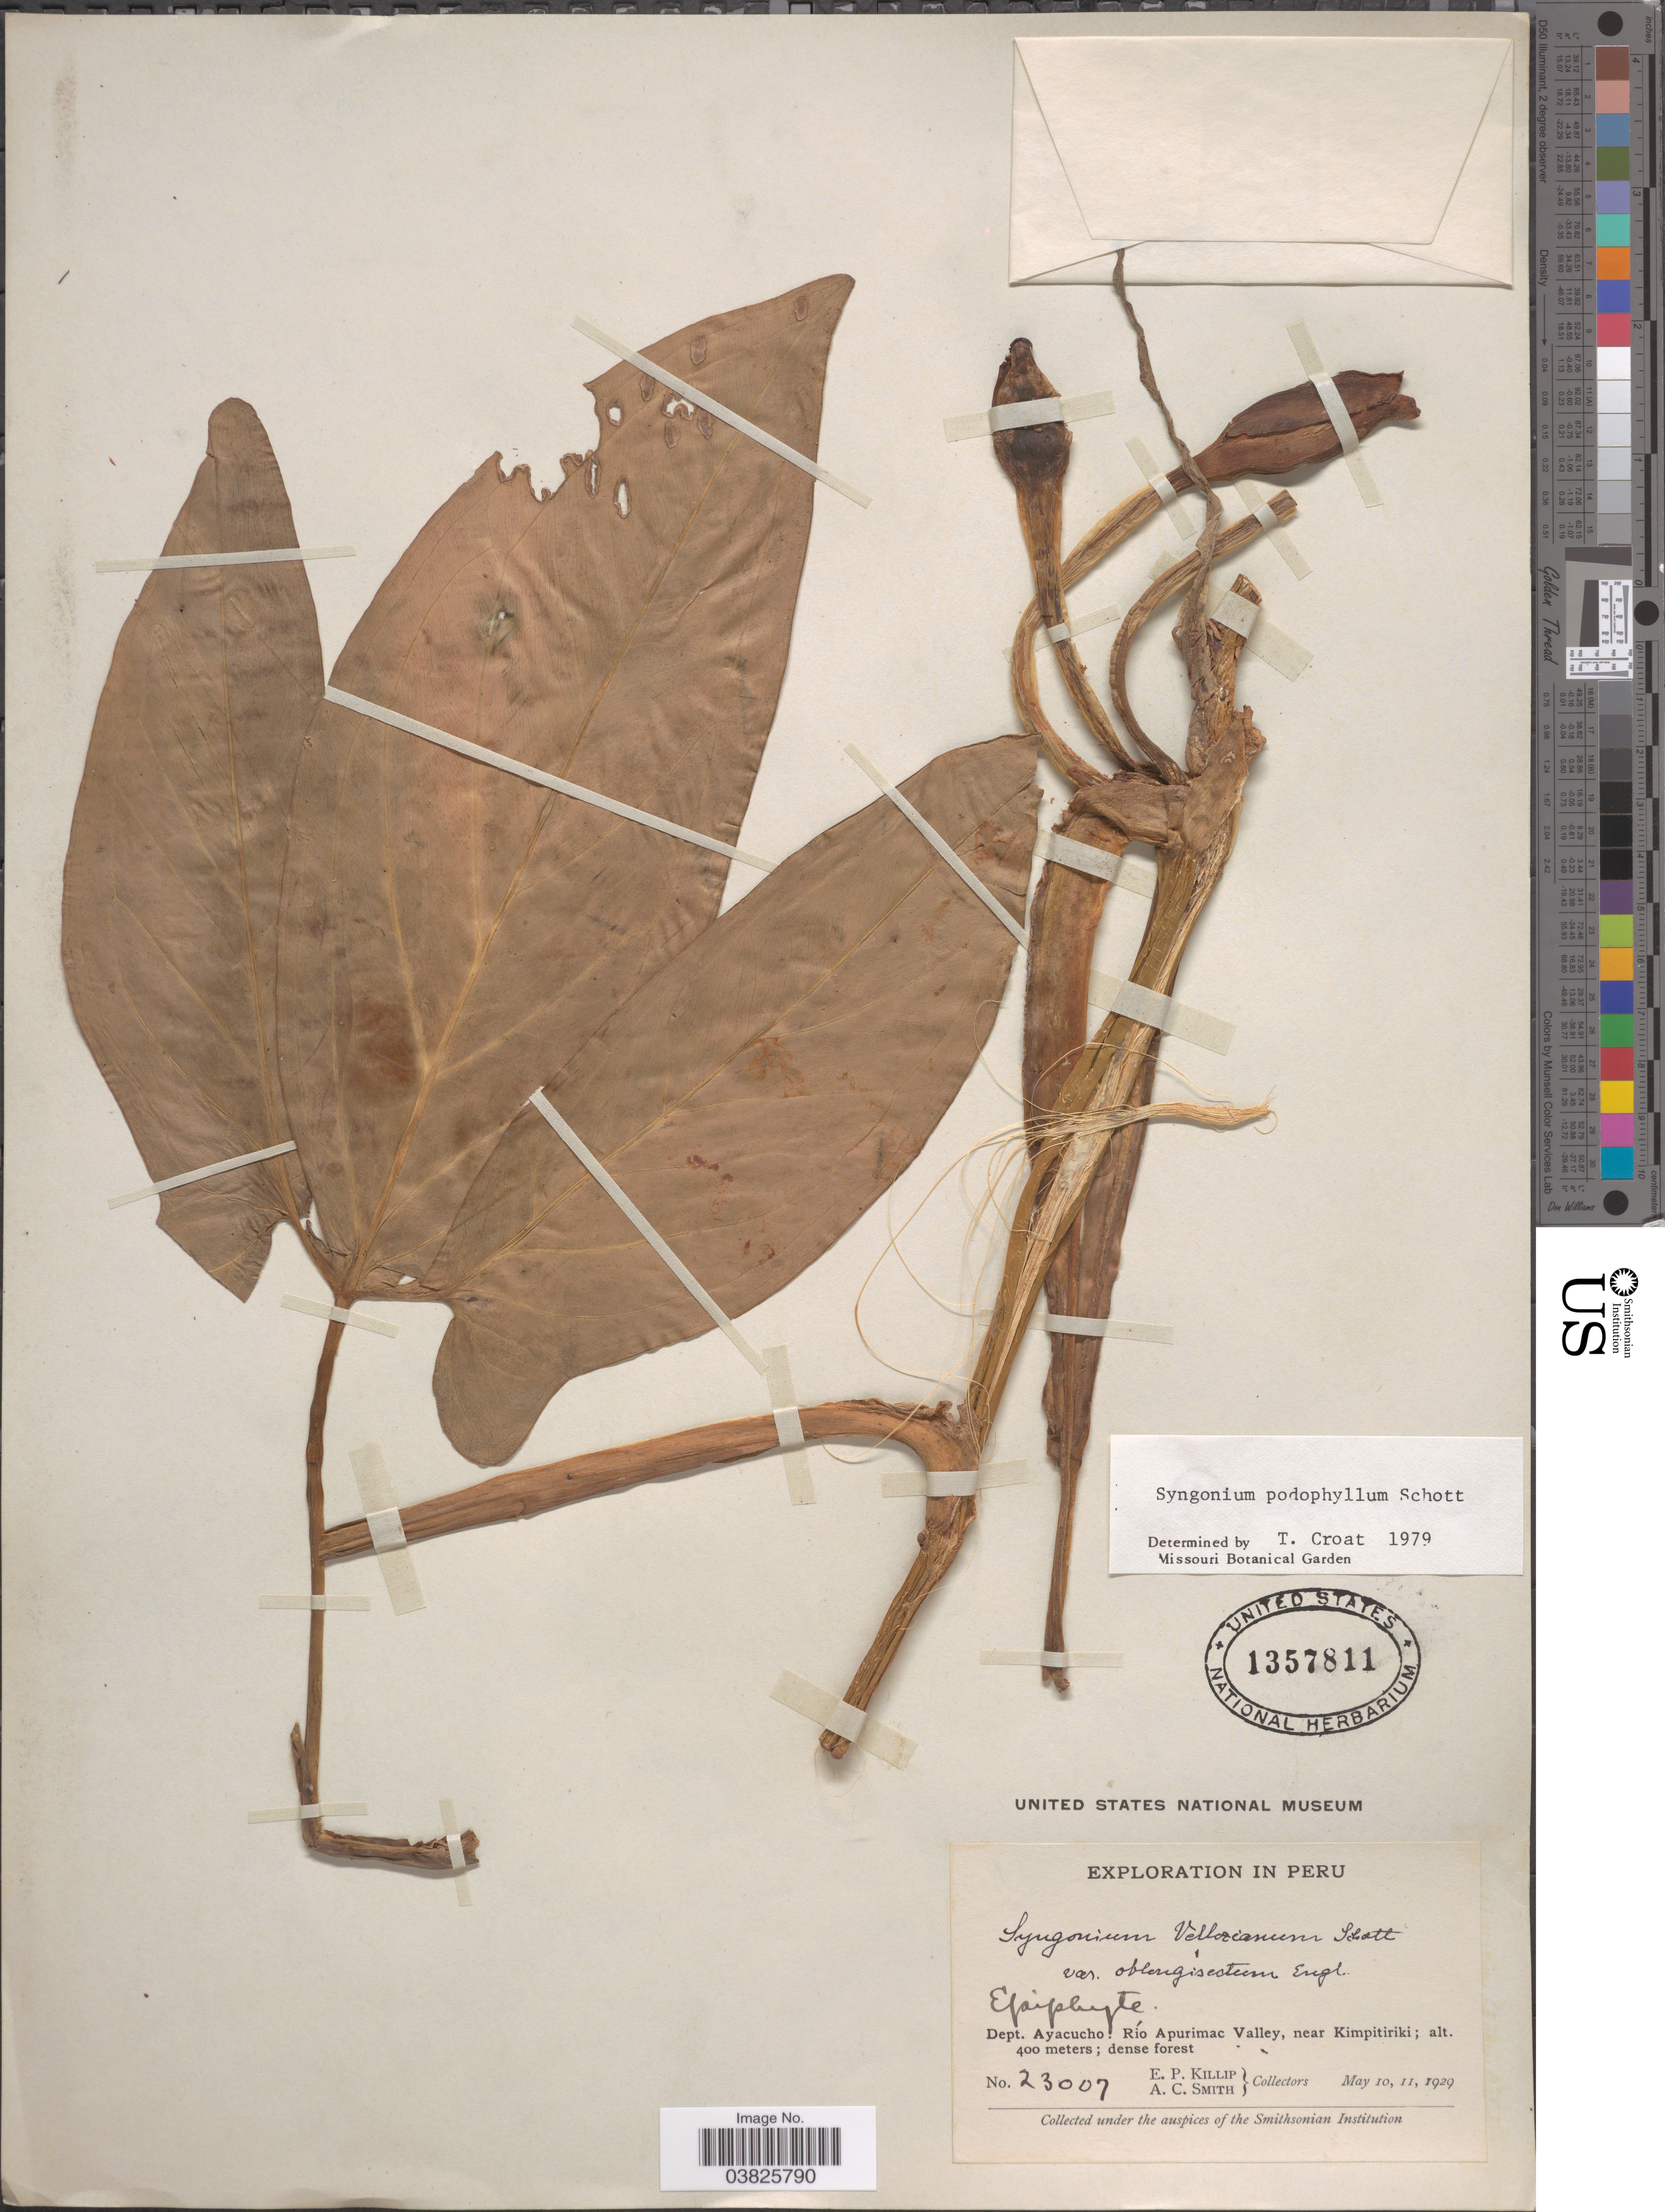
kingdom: Plantae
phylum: Tracheophyta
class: Liliopsida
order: Alismatales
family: Araceae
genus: Syngonium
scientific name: Syngonium podophyllum 'Lemon-Lime'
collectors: E. P. Killip & A. C. Smith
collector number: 23007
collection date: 1929-05-10/1929-05-11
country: Peru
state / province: Ayacucho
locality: Dept. Ayacucho: Río Apurimac Valley, near Kimpitiriki.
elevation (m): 400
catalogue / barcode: US 1357811